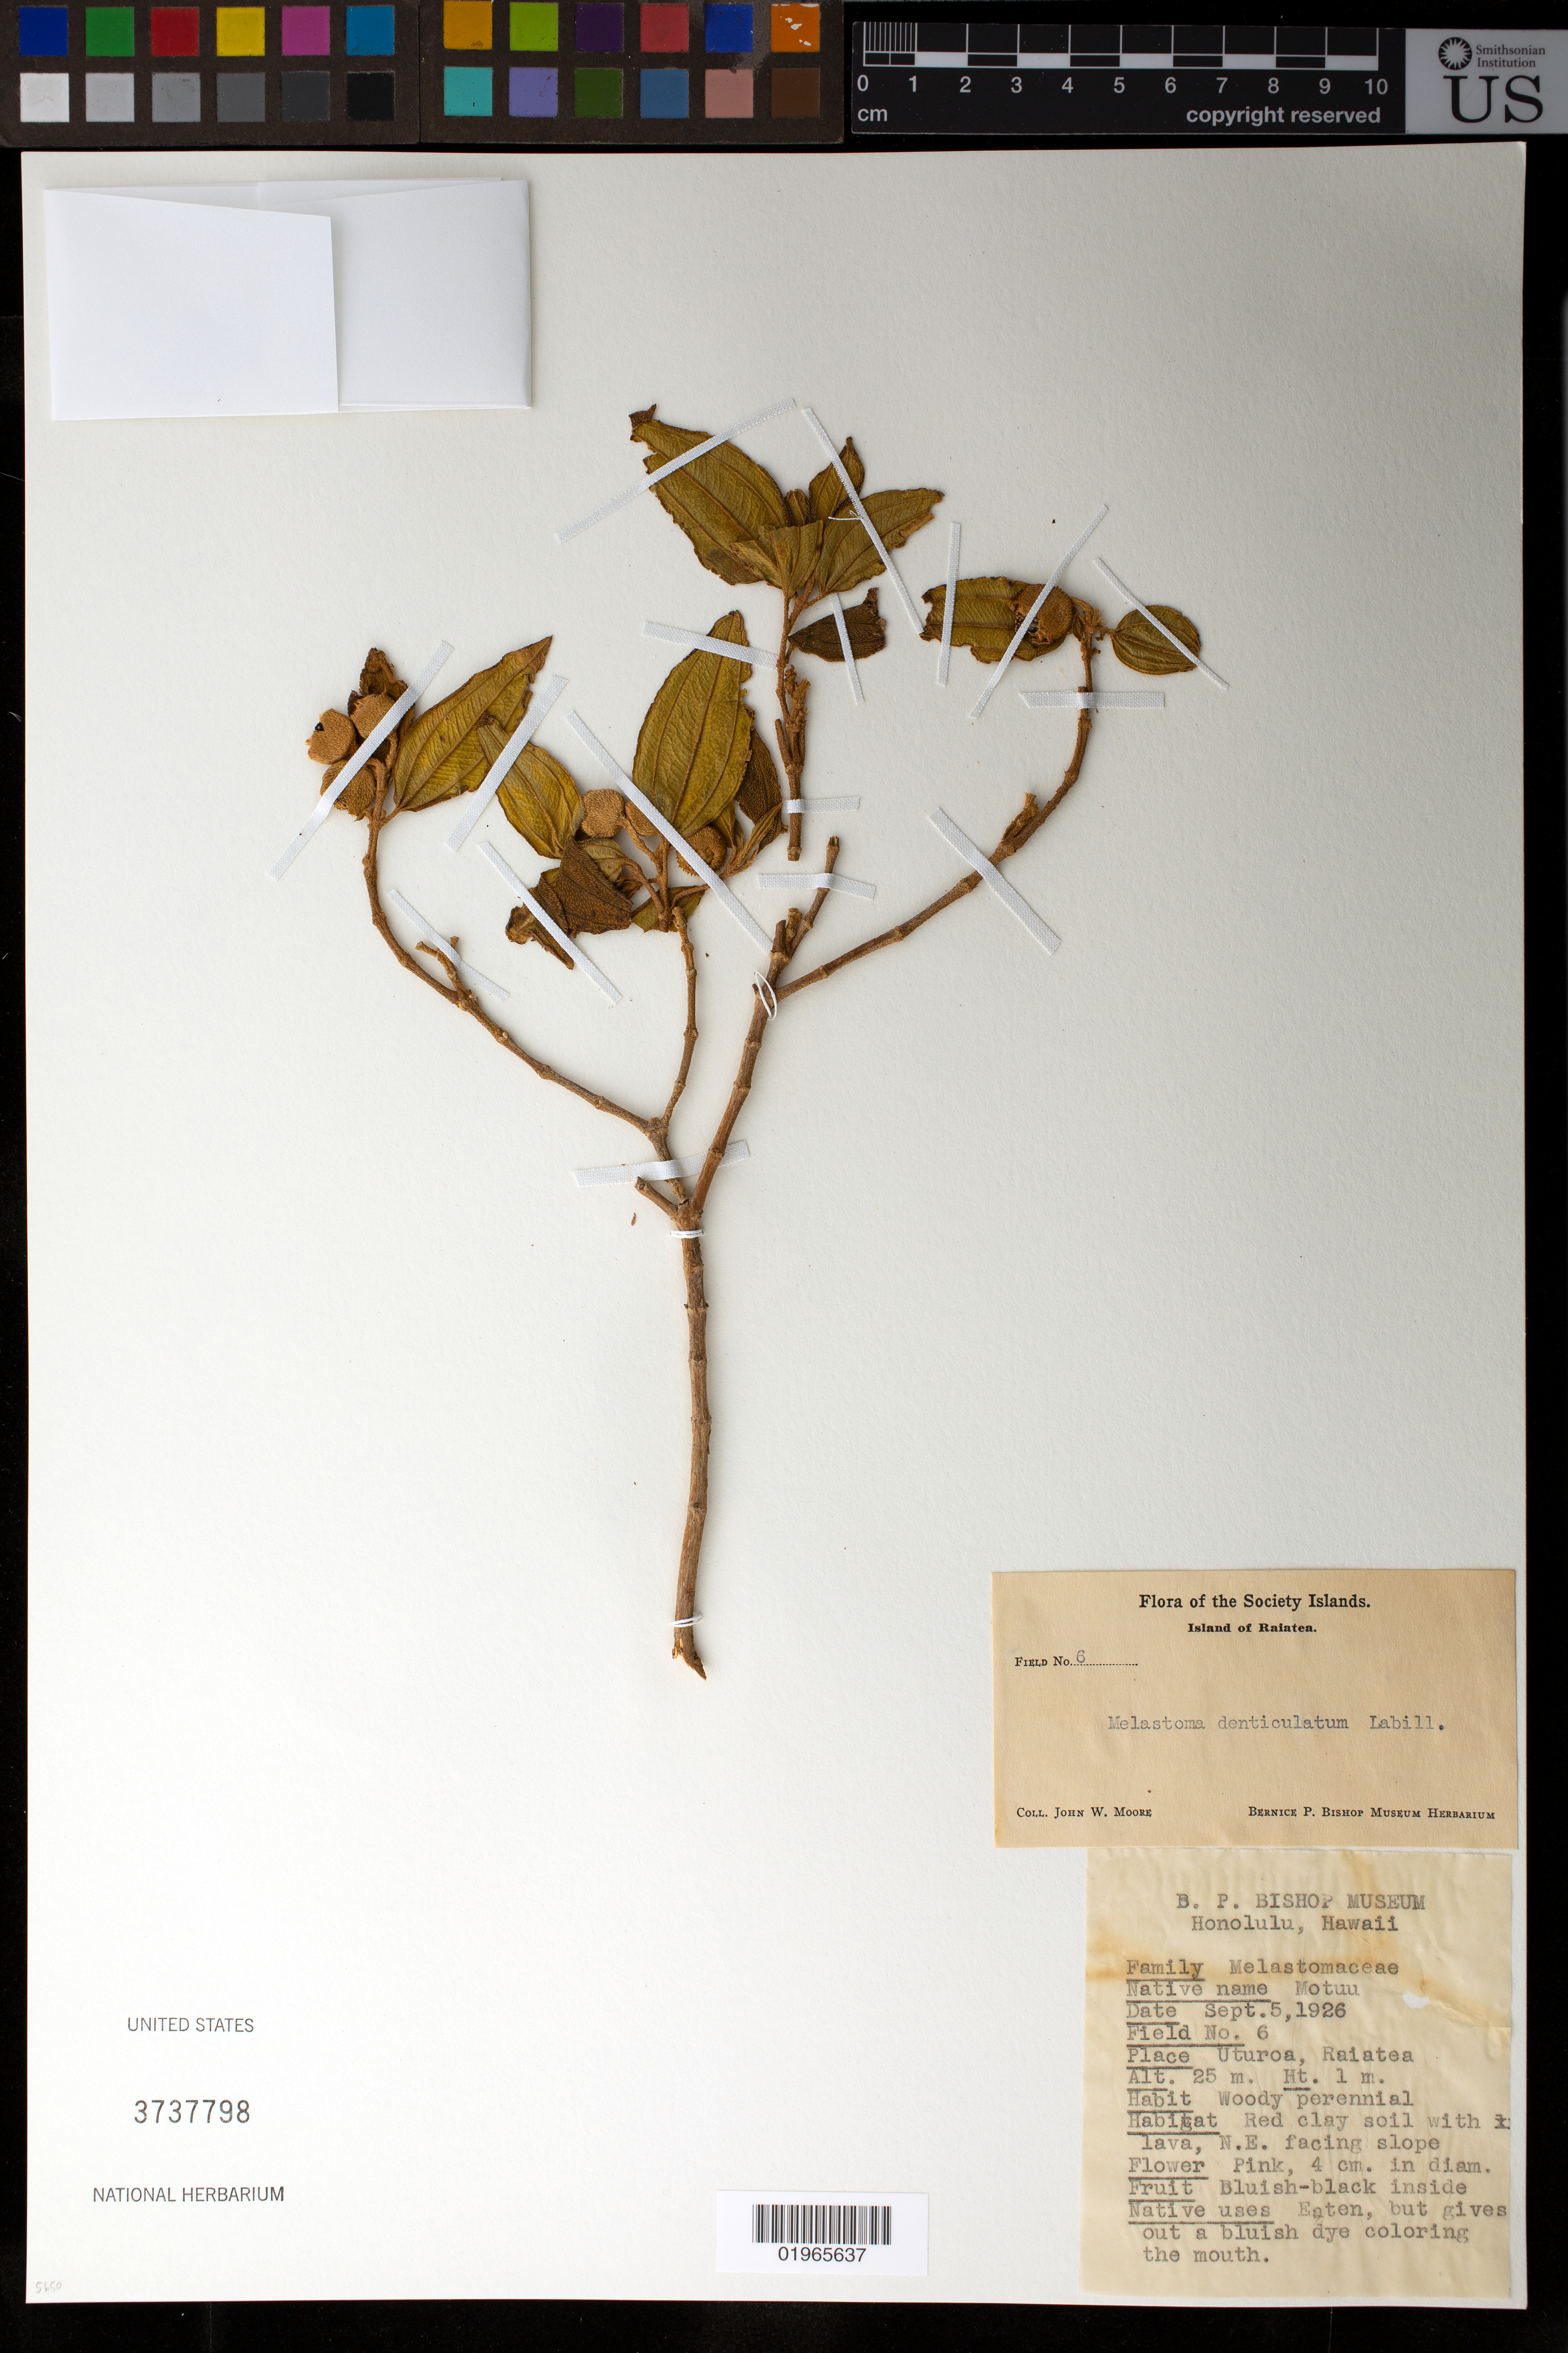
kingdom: Plantae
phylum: Tracheophyta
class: Magnoliopsida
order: Myrtales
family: Melastomataceae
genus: Melastoma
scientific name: Melastoma denticulatum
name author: Labill.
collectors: J. Moore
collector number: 6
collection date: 1926-09-05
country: French Polynesia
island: Raiatea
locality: Uturoa, NE facing slope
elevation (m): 25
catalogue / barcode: US 3737798